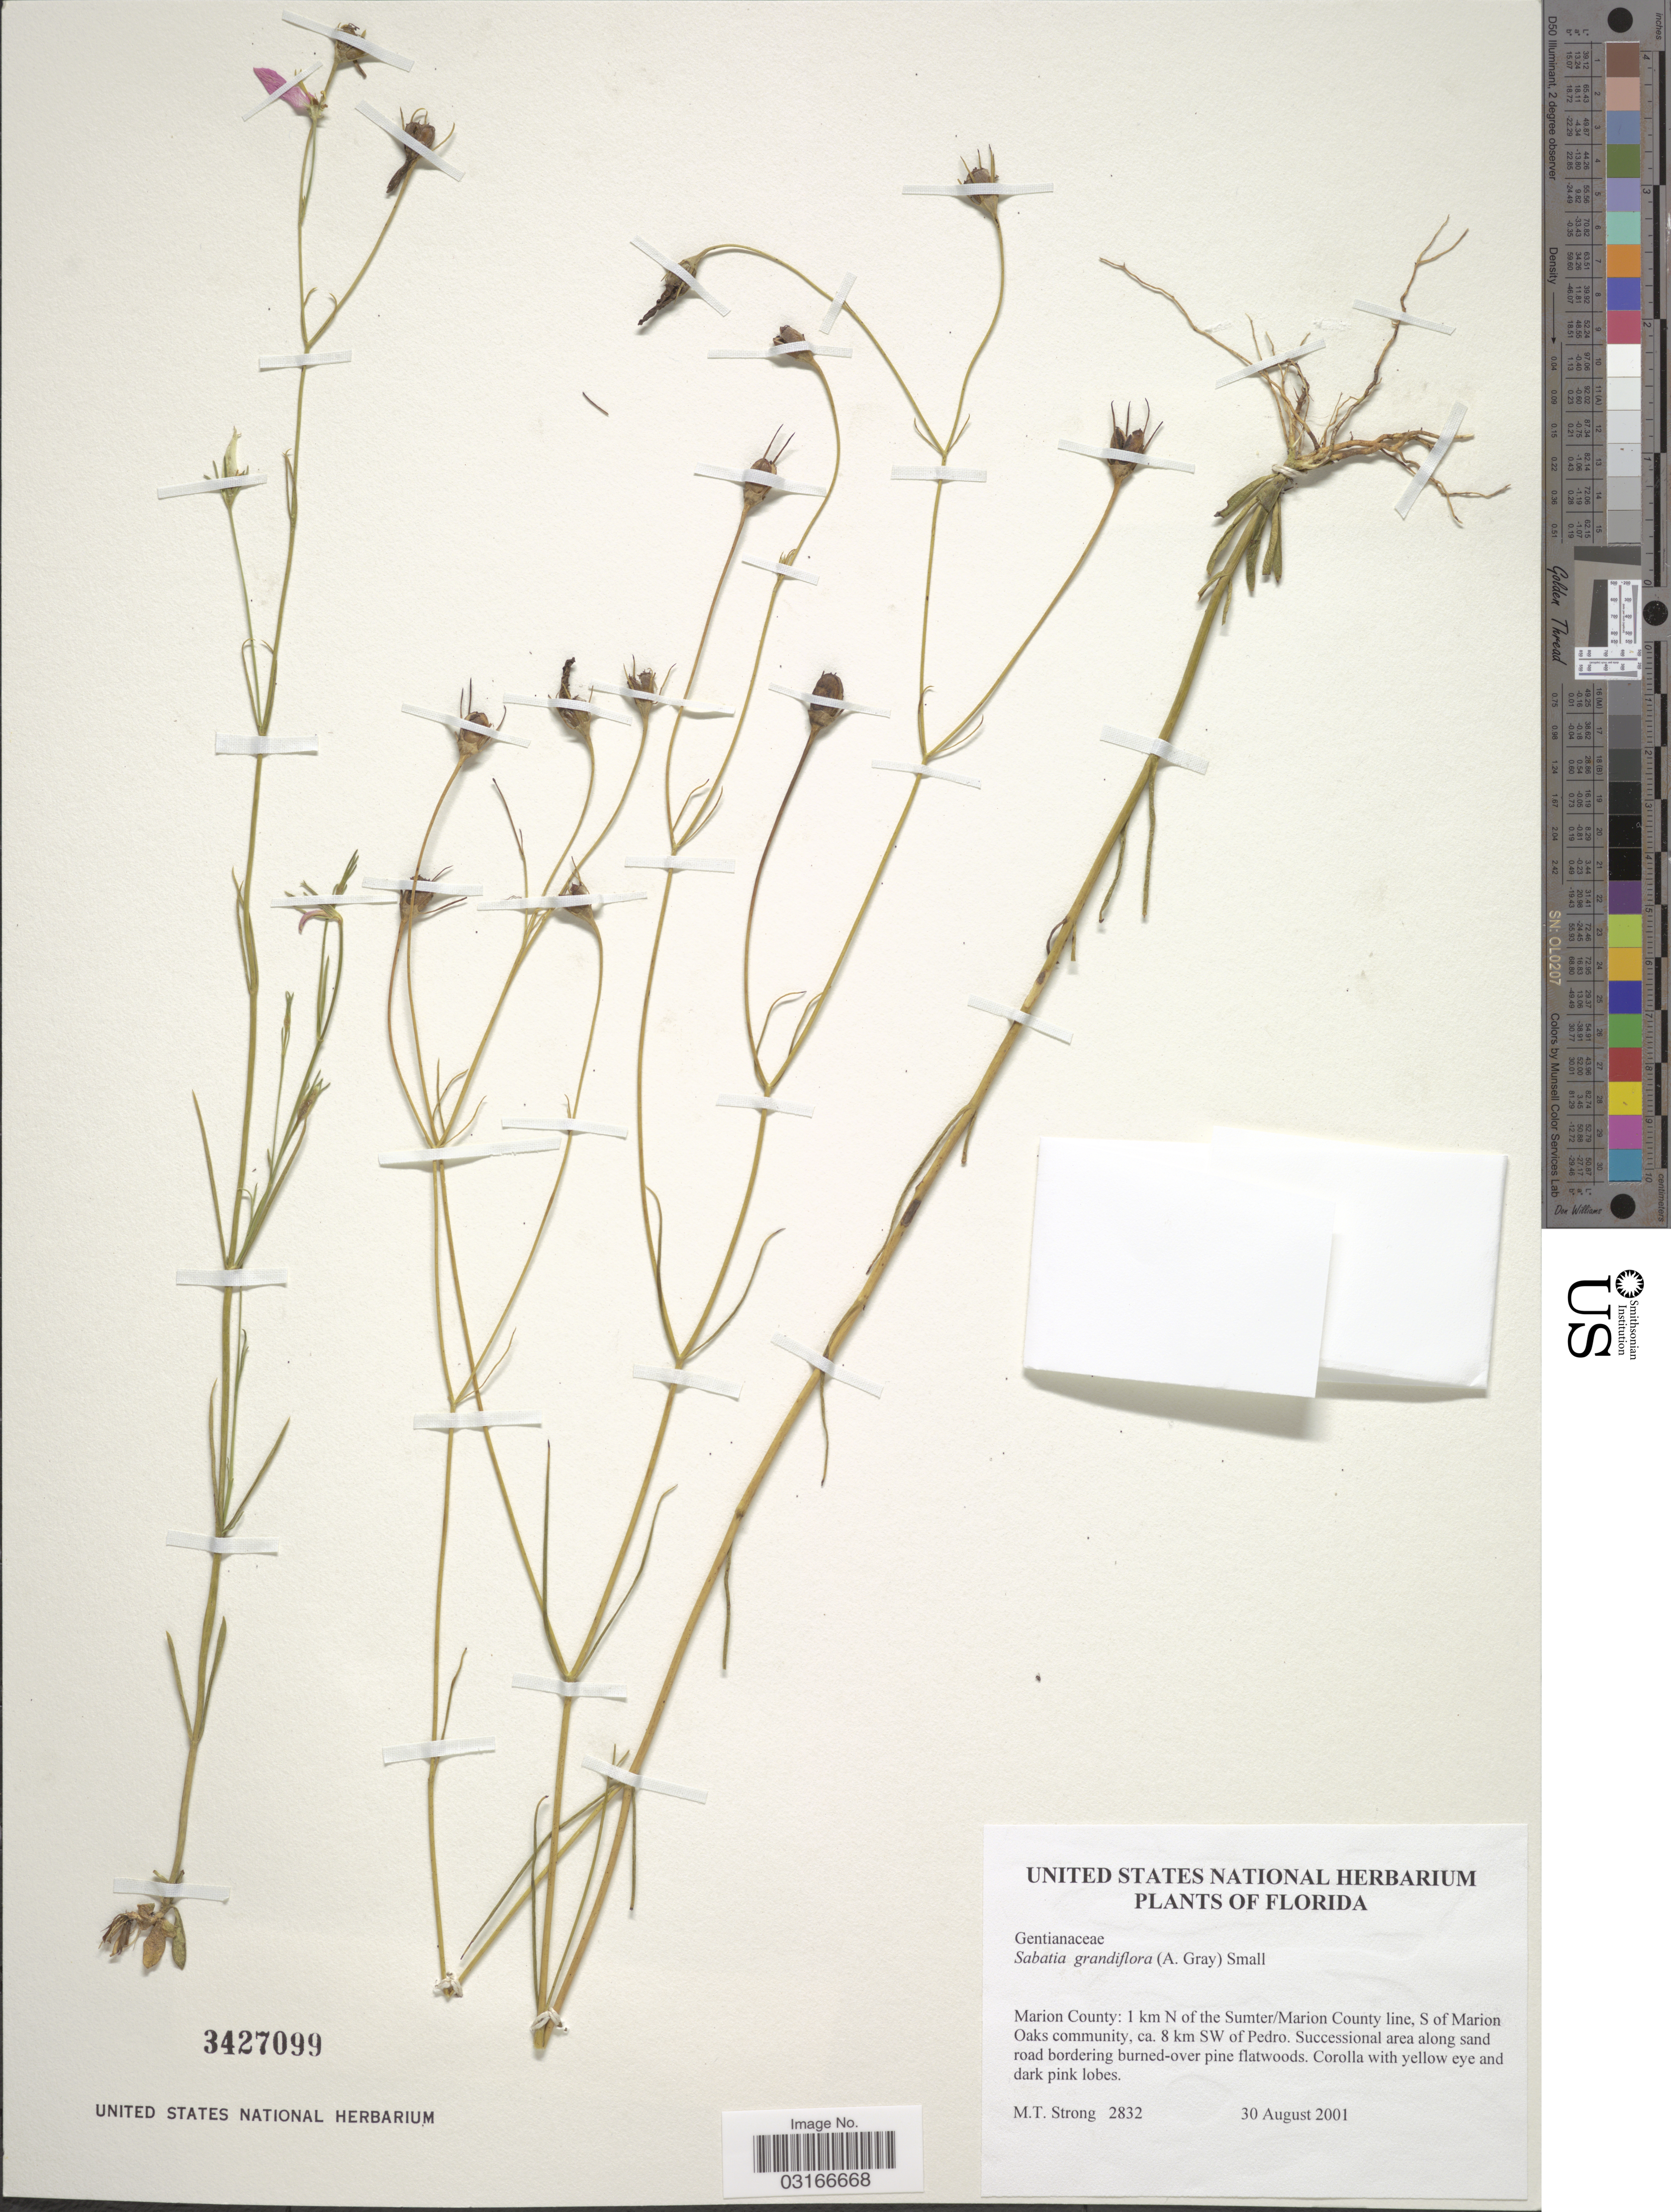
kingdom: Plantae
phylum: Tracheophyta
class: Magnoliopsida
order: Gentianales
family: Gentianaceae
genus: Sabatia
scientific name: Sabatia grandiflora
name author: (A. Gray) Small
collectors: M. T. Strong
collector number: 2832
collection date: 2001-08-30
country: United States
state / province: Florida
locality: Marion County: 1 km N of the Sumter/Marion County line, S of Marion Oaks community, ca. 8 km SW of Pedro.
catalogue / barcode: US 3427099